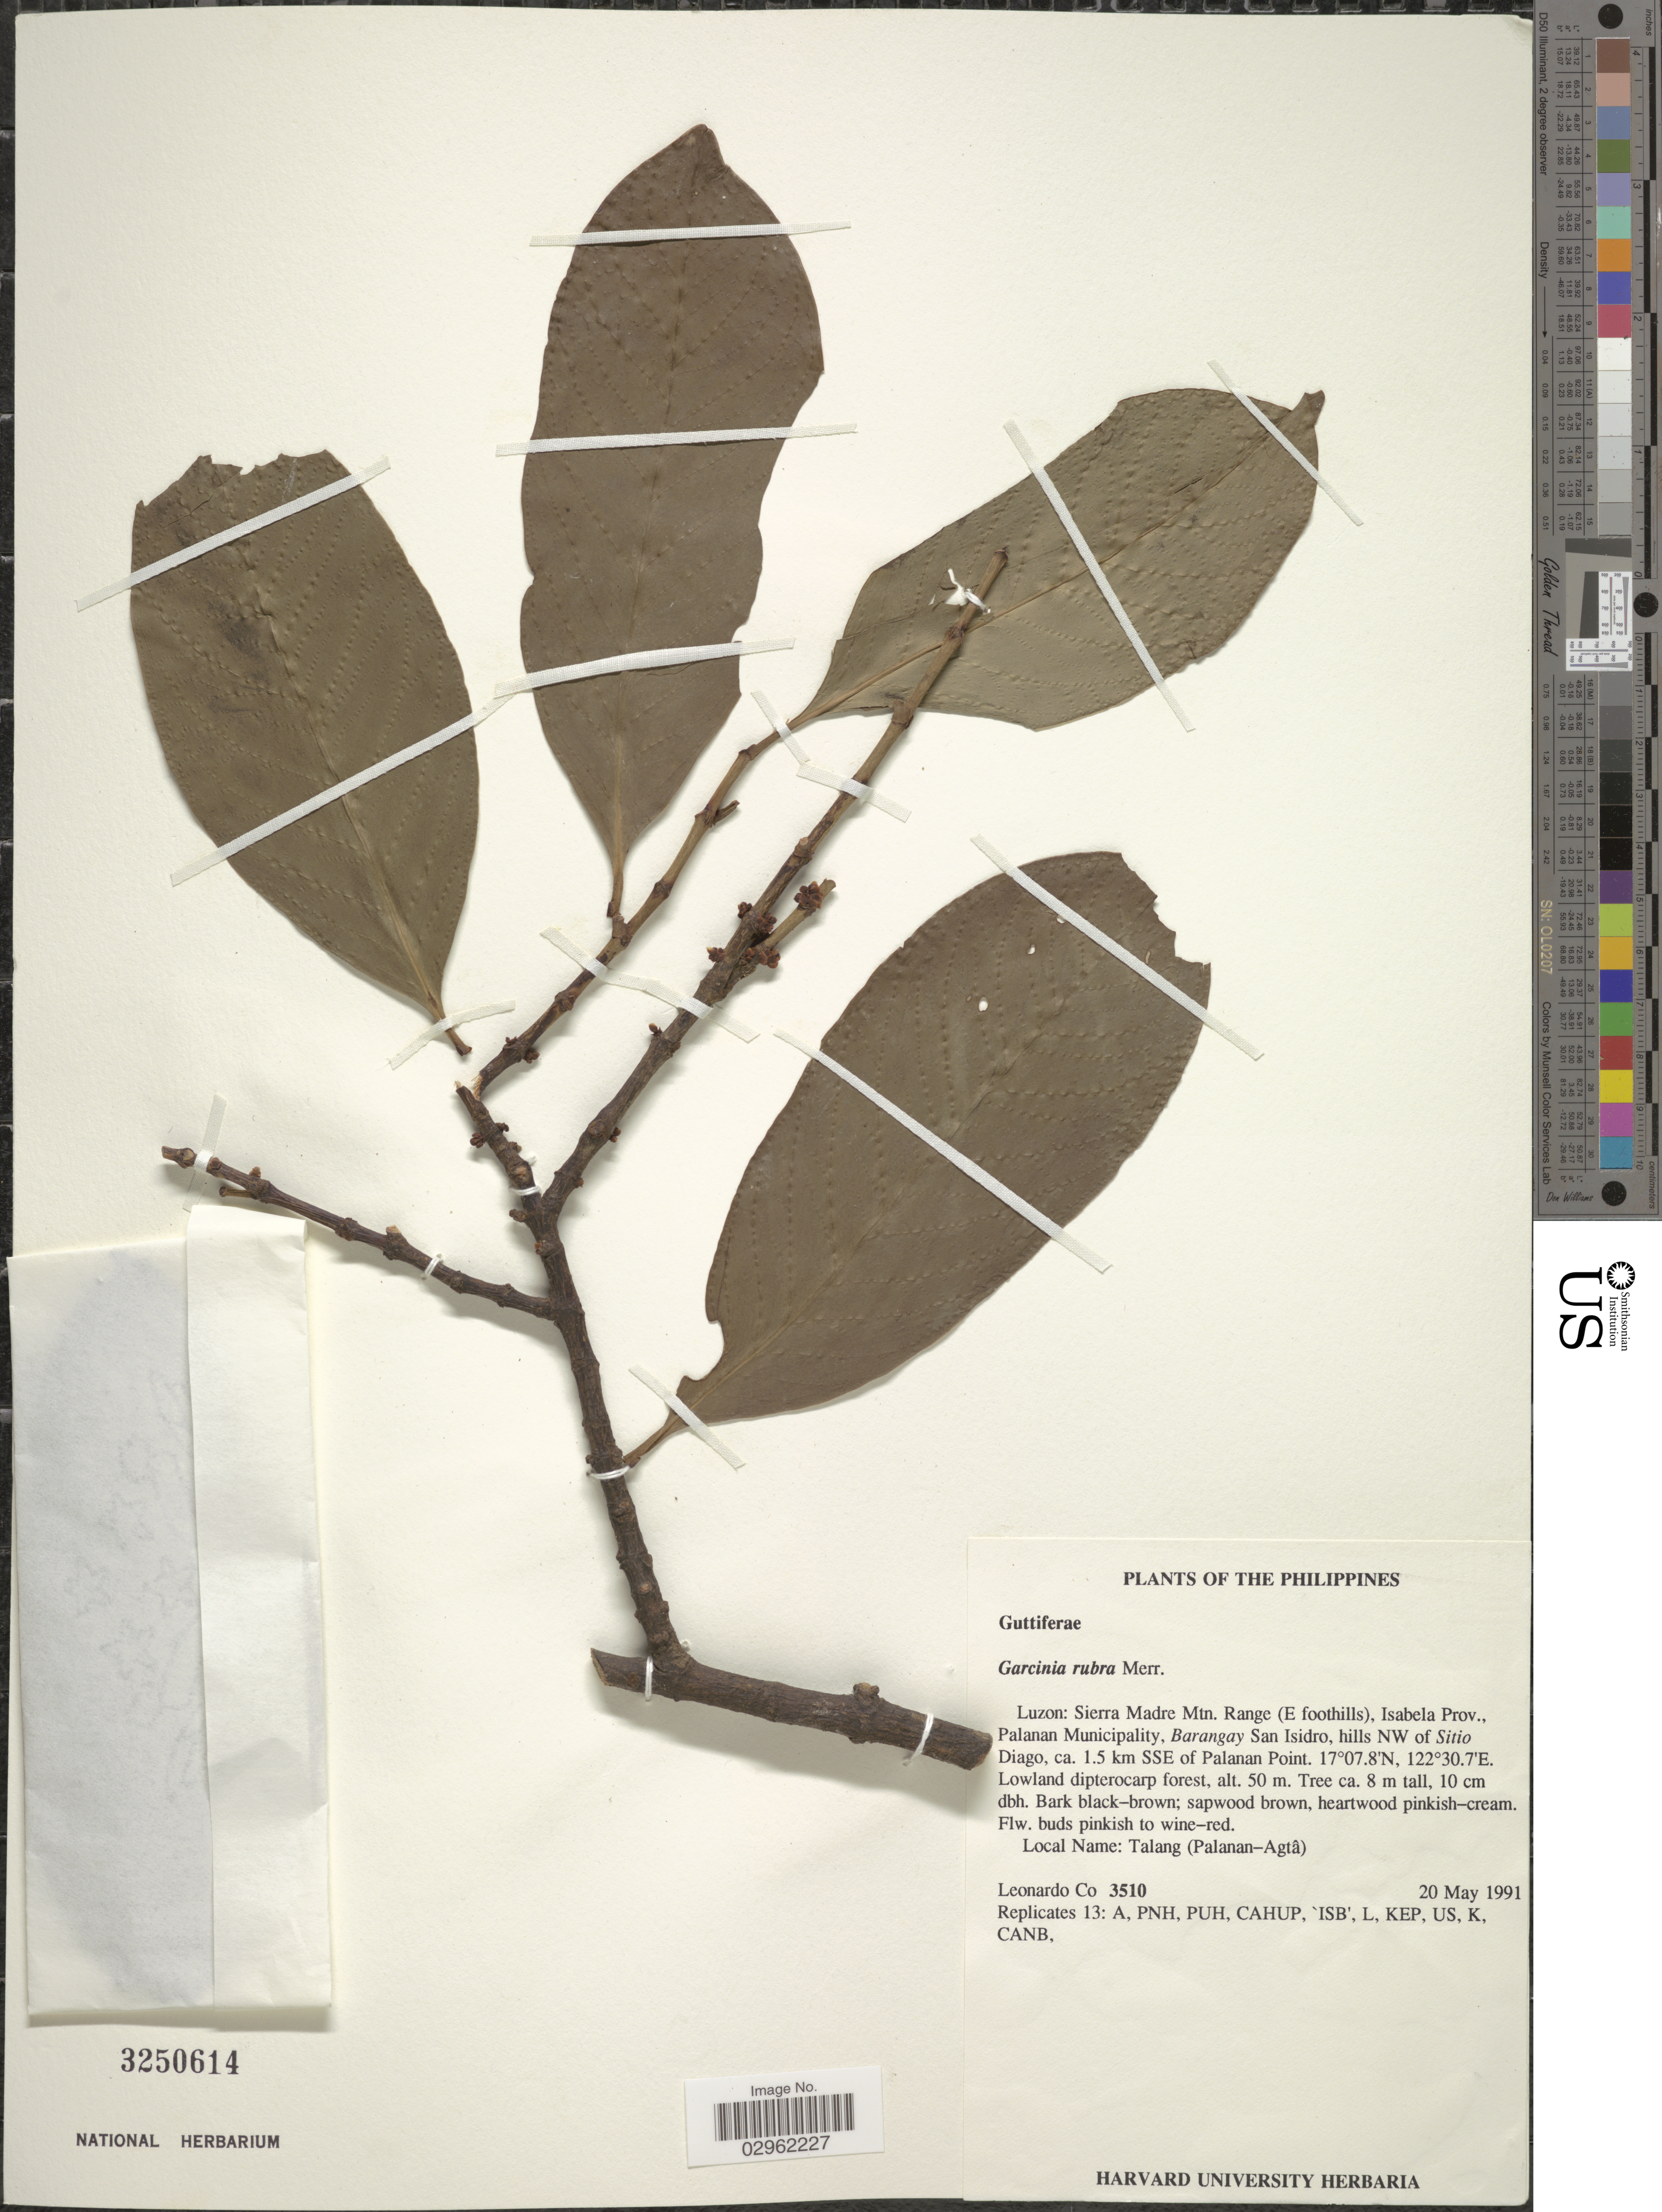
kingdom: Plantae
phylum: Tracheophyta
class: Magnoliopsida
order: Malpighiales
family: Clusiaceae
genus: Garcinia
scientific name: Garcinia rubra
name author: Merr.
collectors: L. Co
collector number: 3510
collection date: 1991-05-20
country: Philippines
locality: Luzon: Sierra Madre Mtn. Range (E foothills), Isabela Prov., Palanan Municipality, Barangay San Isidro, hills NW of Sitio Diago, ca. 1.5 km SSW of Palanan Point.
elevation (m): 50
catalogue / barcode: US 3250614